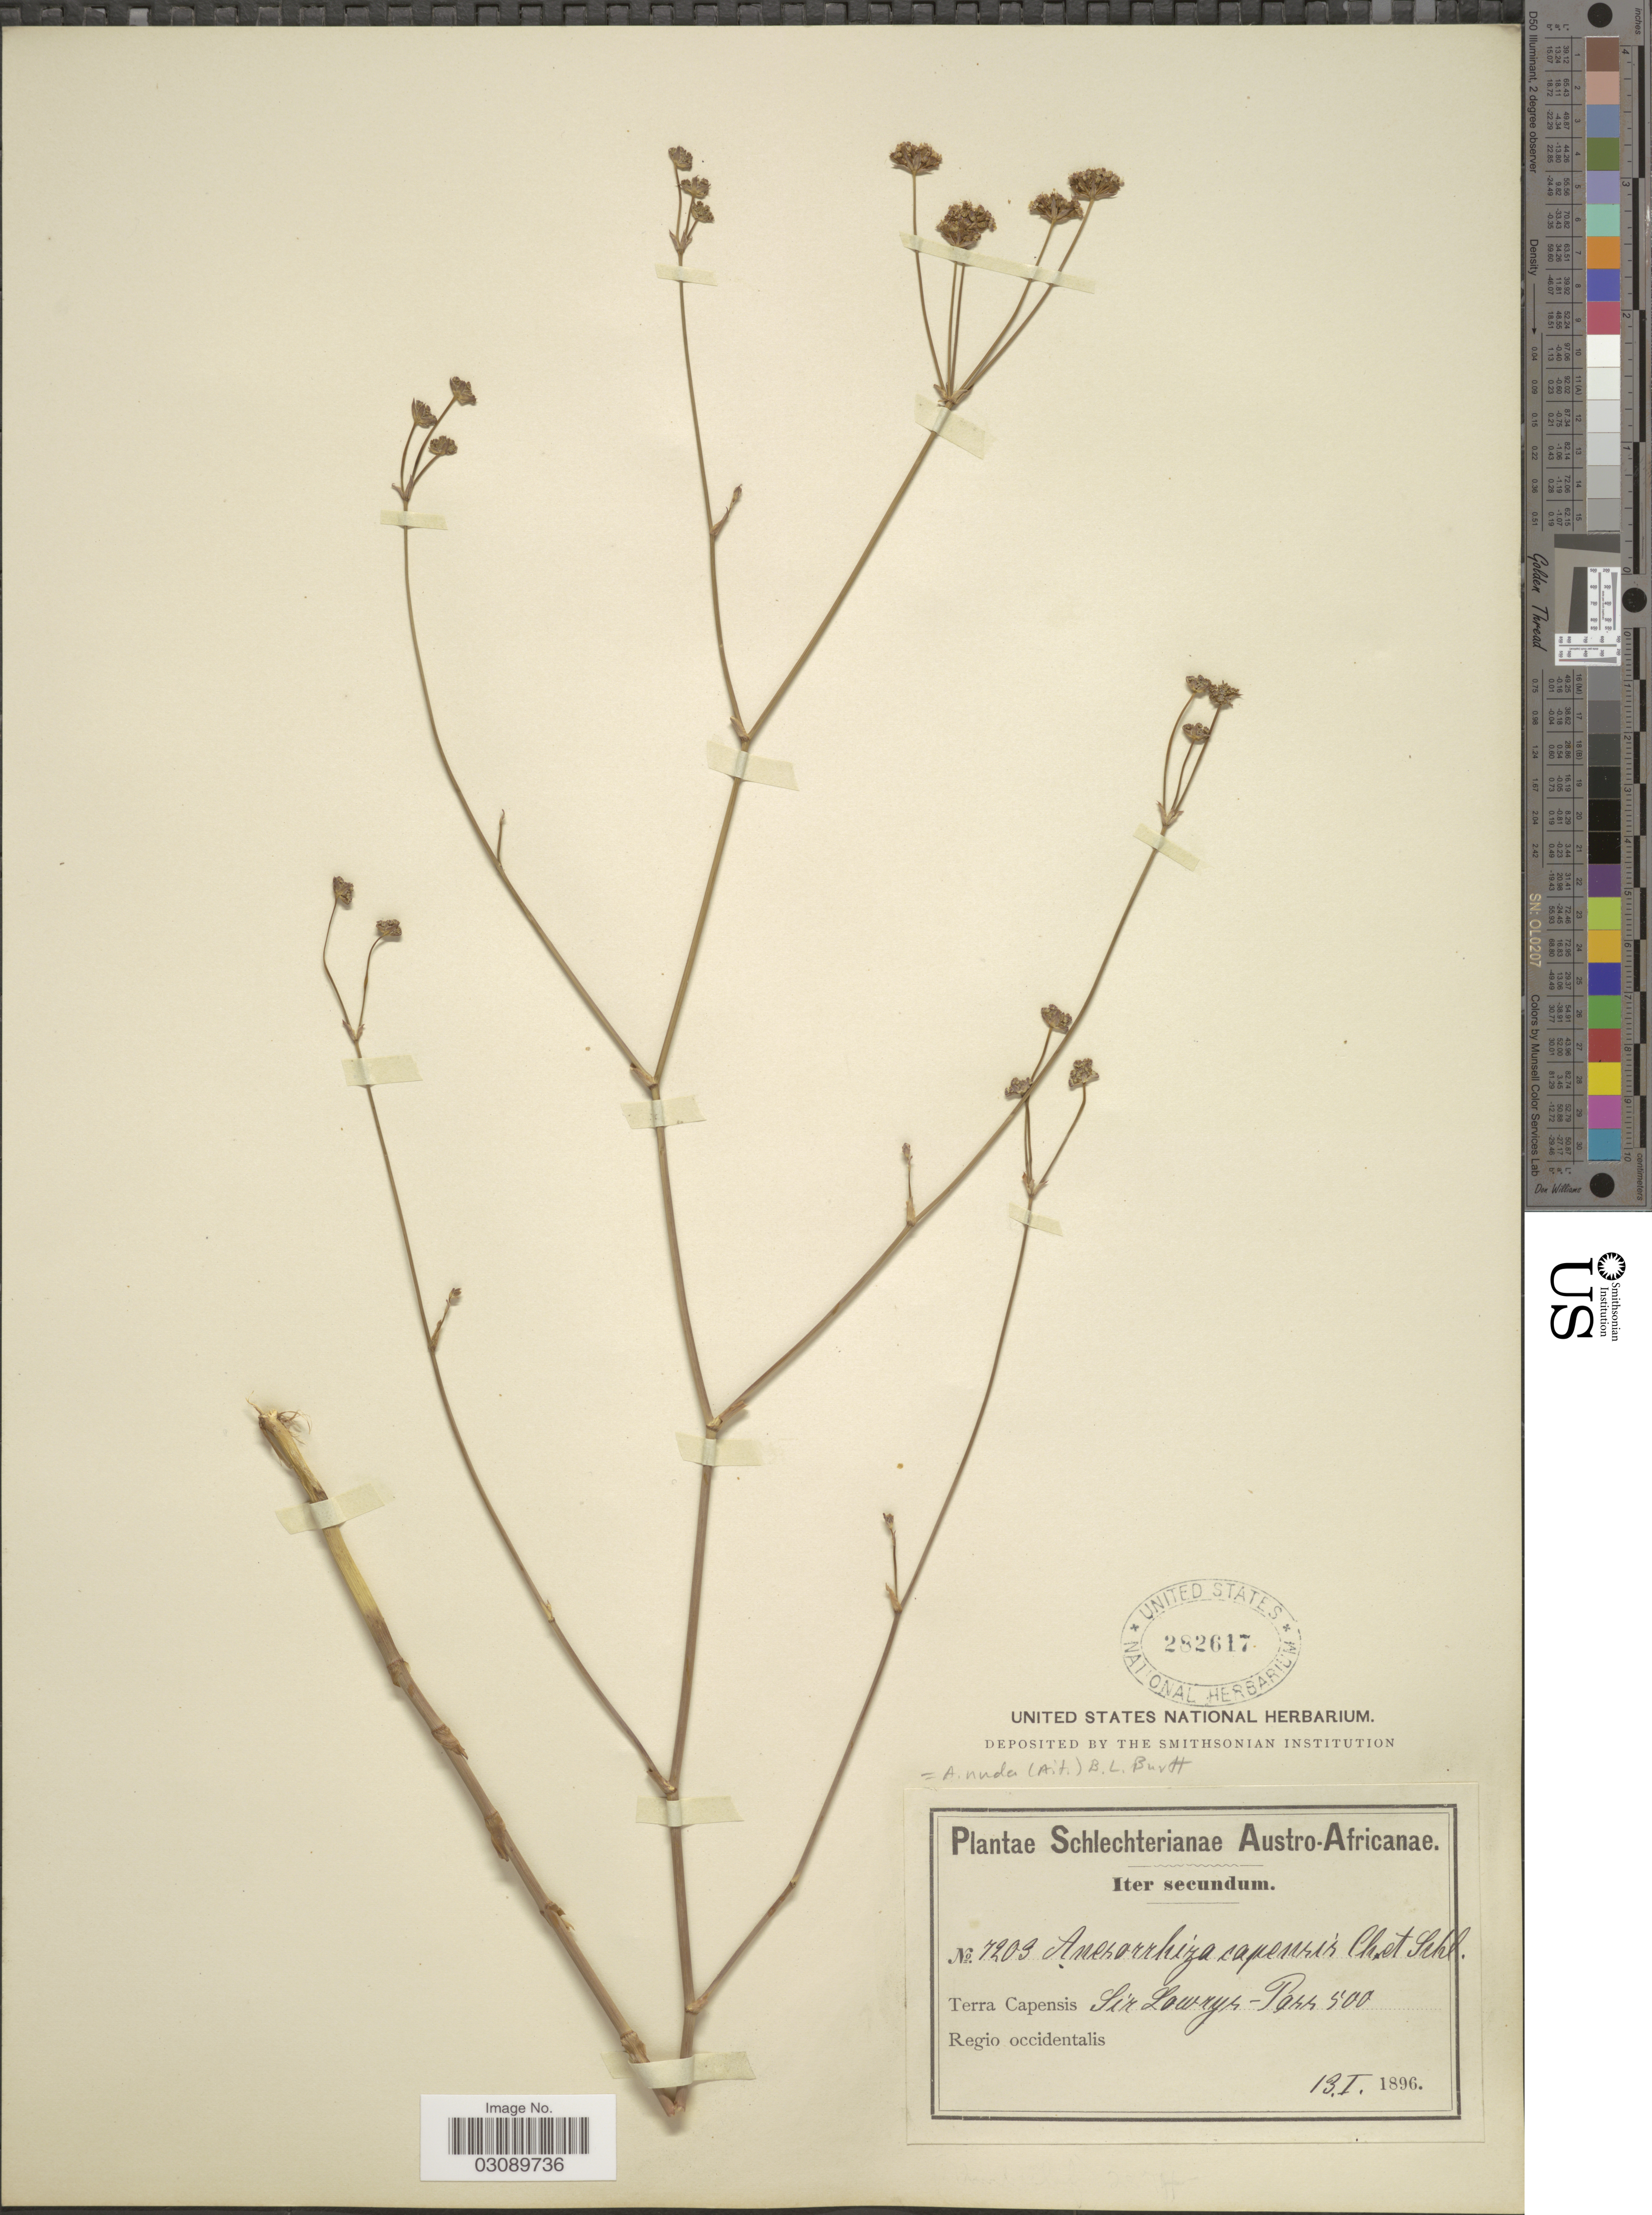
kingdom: Plantae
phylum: Tracheophyta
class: Magnoliopsida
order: Apiales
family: Apiaceae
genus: Annesorhiza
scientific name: Annesorhiza nuda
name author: (Aiton) B.L. Burtt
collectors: Schlechter, --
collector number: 7203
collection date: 1896-01-13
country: South Africa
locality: Austro-Africanae. Terra Capensis. Sir Lowrys-Pass. Regio occidentalis.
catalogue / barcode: US 282617